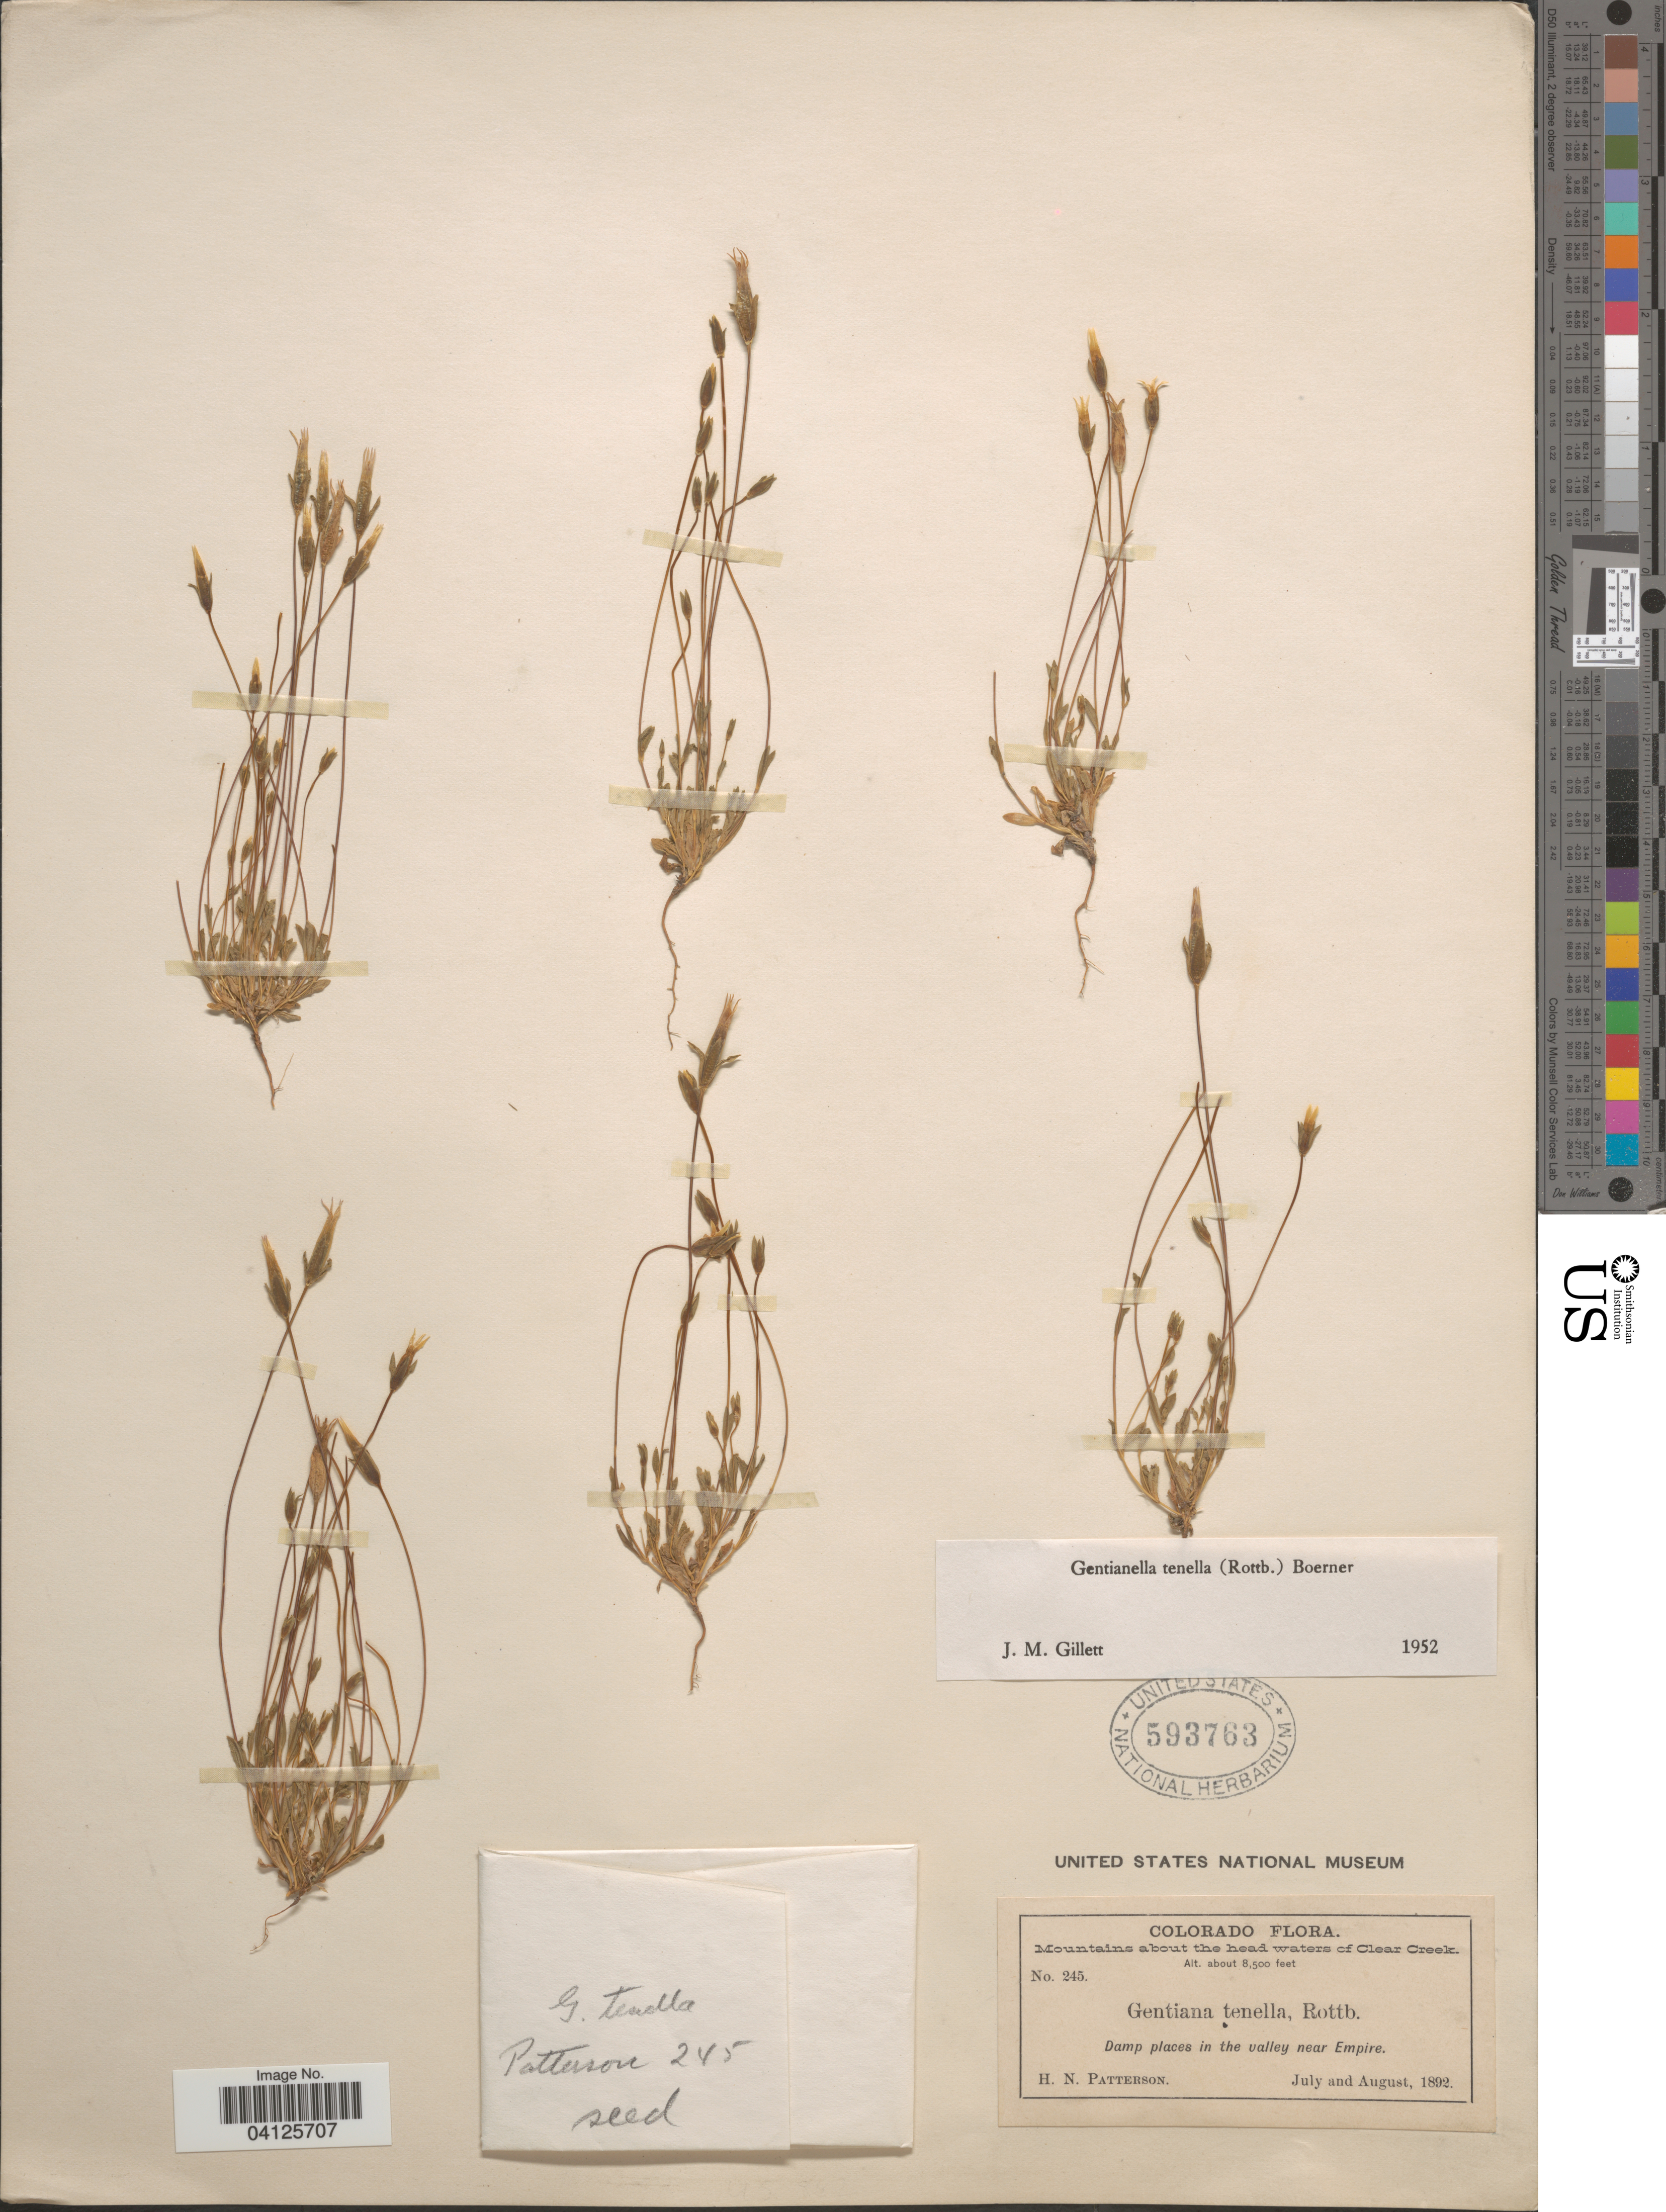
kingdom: Plantae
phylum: Tracheophyta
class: Magnoliopsida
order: Gentianales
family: Gentianaceae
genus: Gentianella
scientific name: Gentianella tenella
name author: (Rottb.) Börner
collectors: H. N. Patterson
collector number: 245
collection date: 1892-07/1892-08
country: United States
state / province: Colorado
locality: Mountains about the head waters of Clear Creek. Damp places in the valley near Empire.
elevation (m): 2591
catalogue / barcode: US 593763